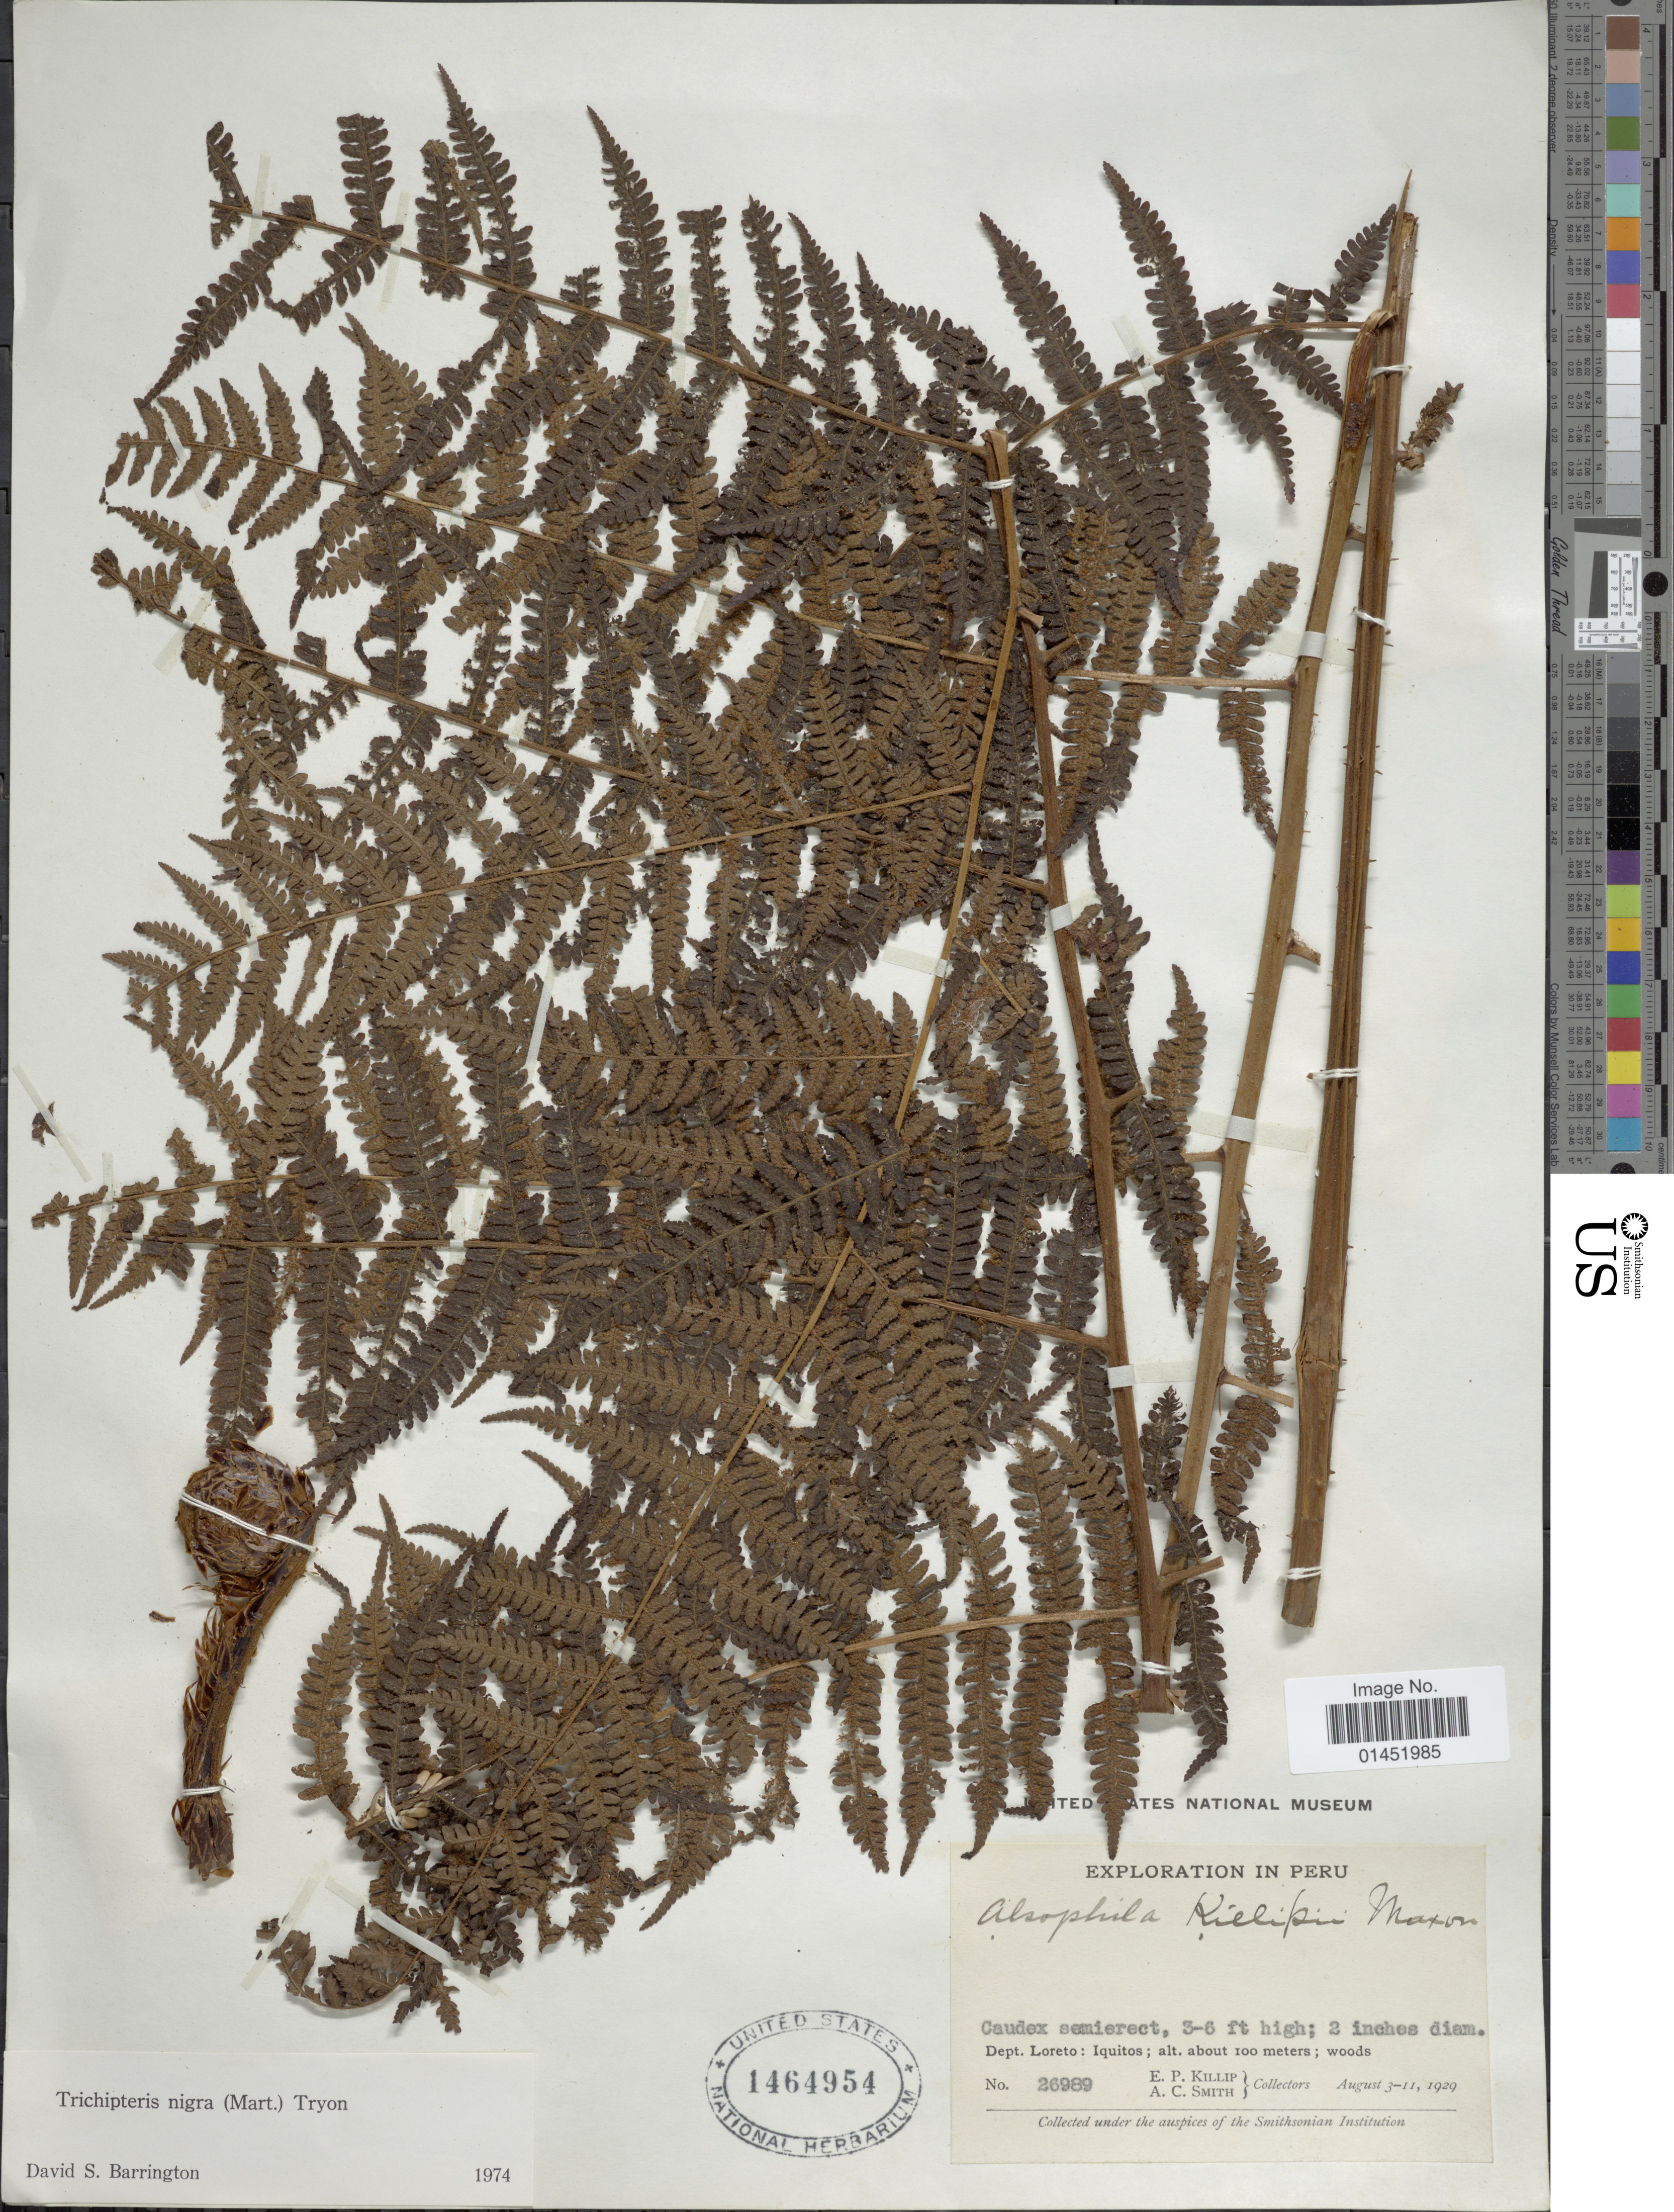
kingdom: Plantae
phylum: Tracheophyta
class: Polypodiopsida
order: Cyatheales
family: Cyatheaceae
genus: Cyathea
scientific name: Cyathea lasiosora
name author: (Mett. ex Kuhn) Domin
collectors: E. P. Killip & A. C. Smith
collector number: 26989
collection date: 1929-08-03/1929-08-11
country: Peru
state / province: Loreto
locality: Dept. Loreto: Iquitos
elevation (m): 100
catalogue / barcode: US 1464954